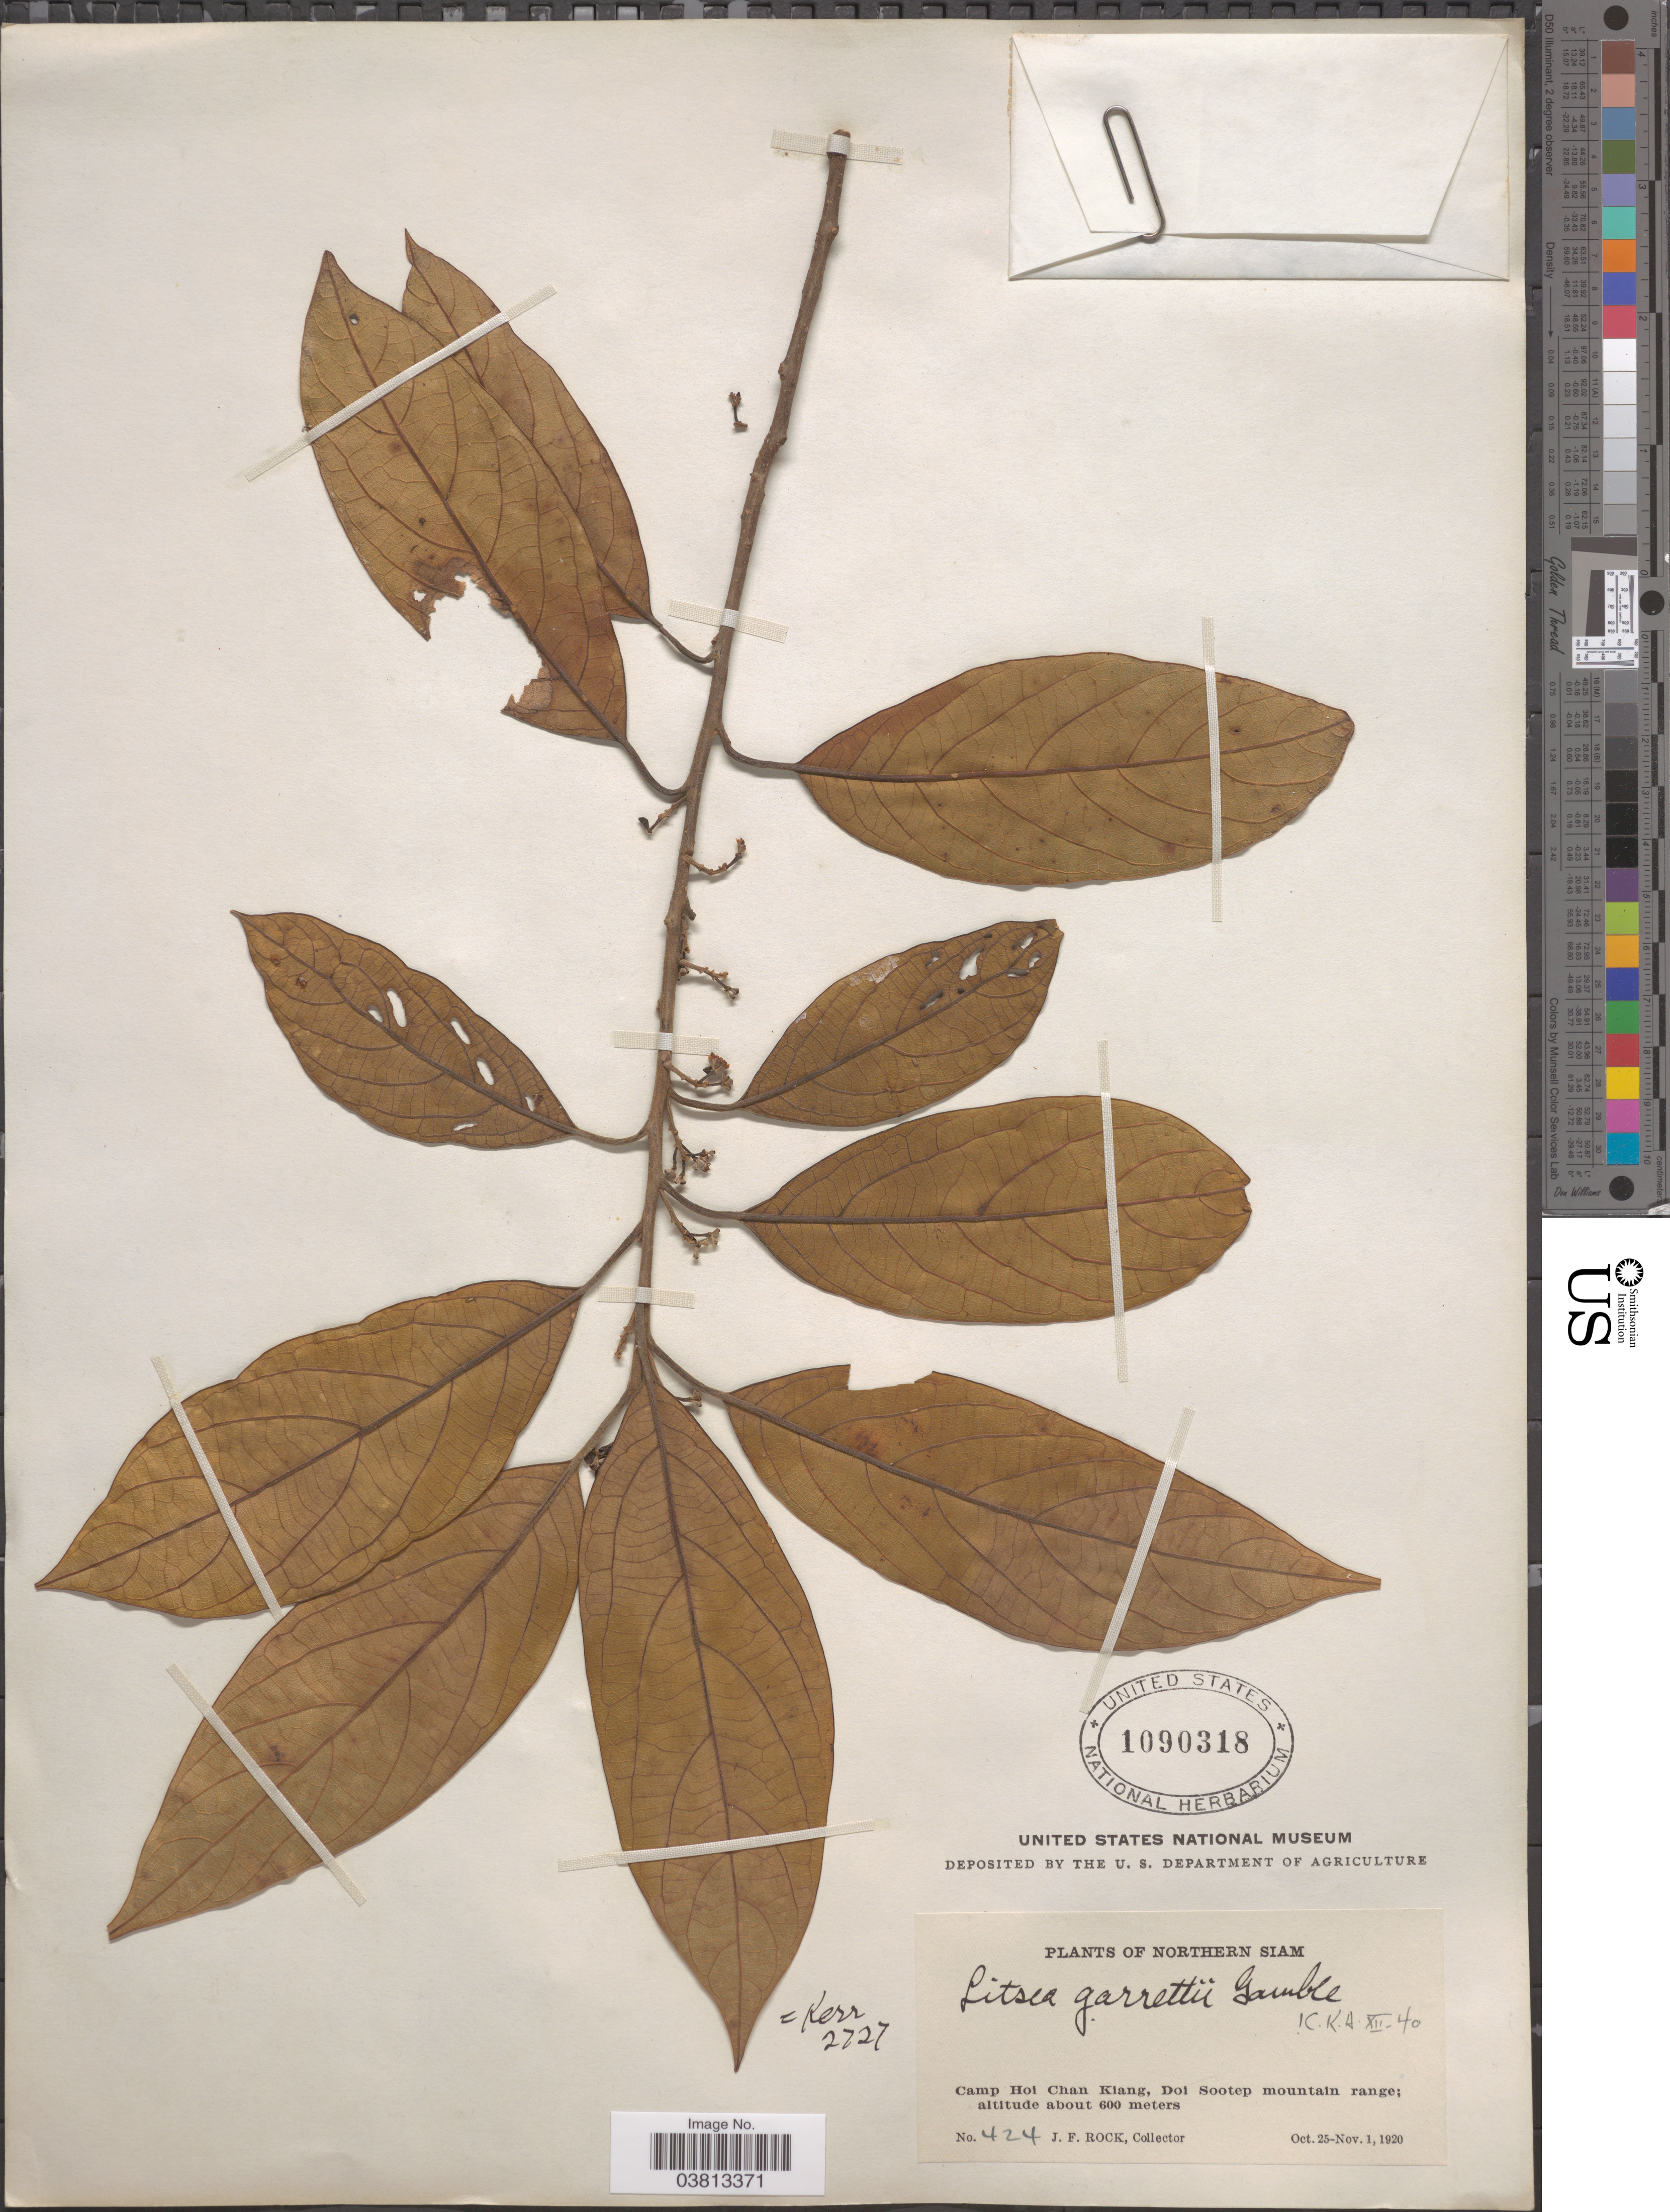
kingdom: Plantae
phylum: Tracheophyta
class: Magnoliopsida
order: Laurales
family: Lauraceae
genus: Litsea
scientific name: Litsea garrettii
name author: Gamble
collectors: J. Rock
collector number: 424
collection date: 1920-10-25/1920-11-01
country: Thailand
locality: Northern Siam. Camp Hoi Chan Kiang, Doi Sootep mountain range.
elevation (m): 600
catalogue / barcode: US 1090318